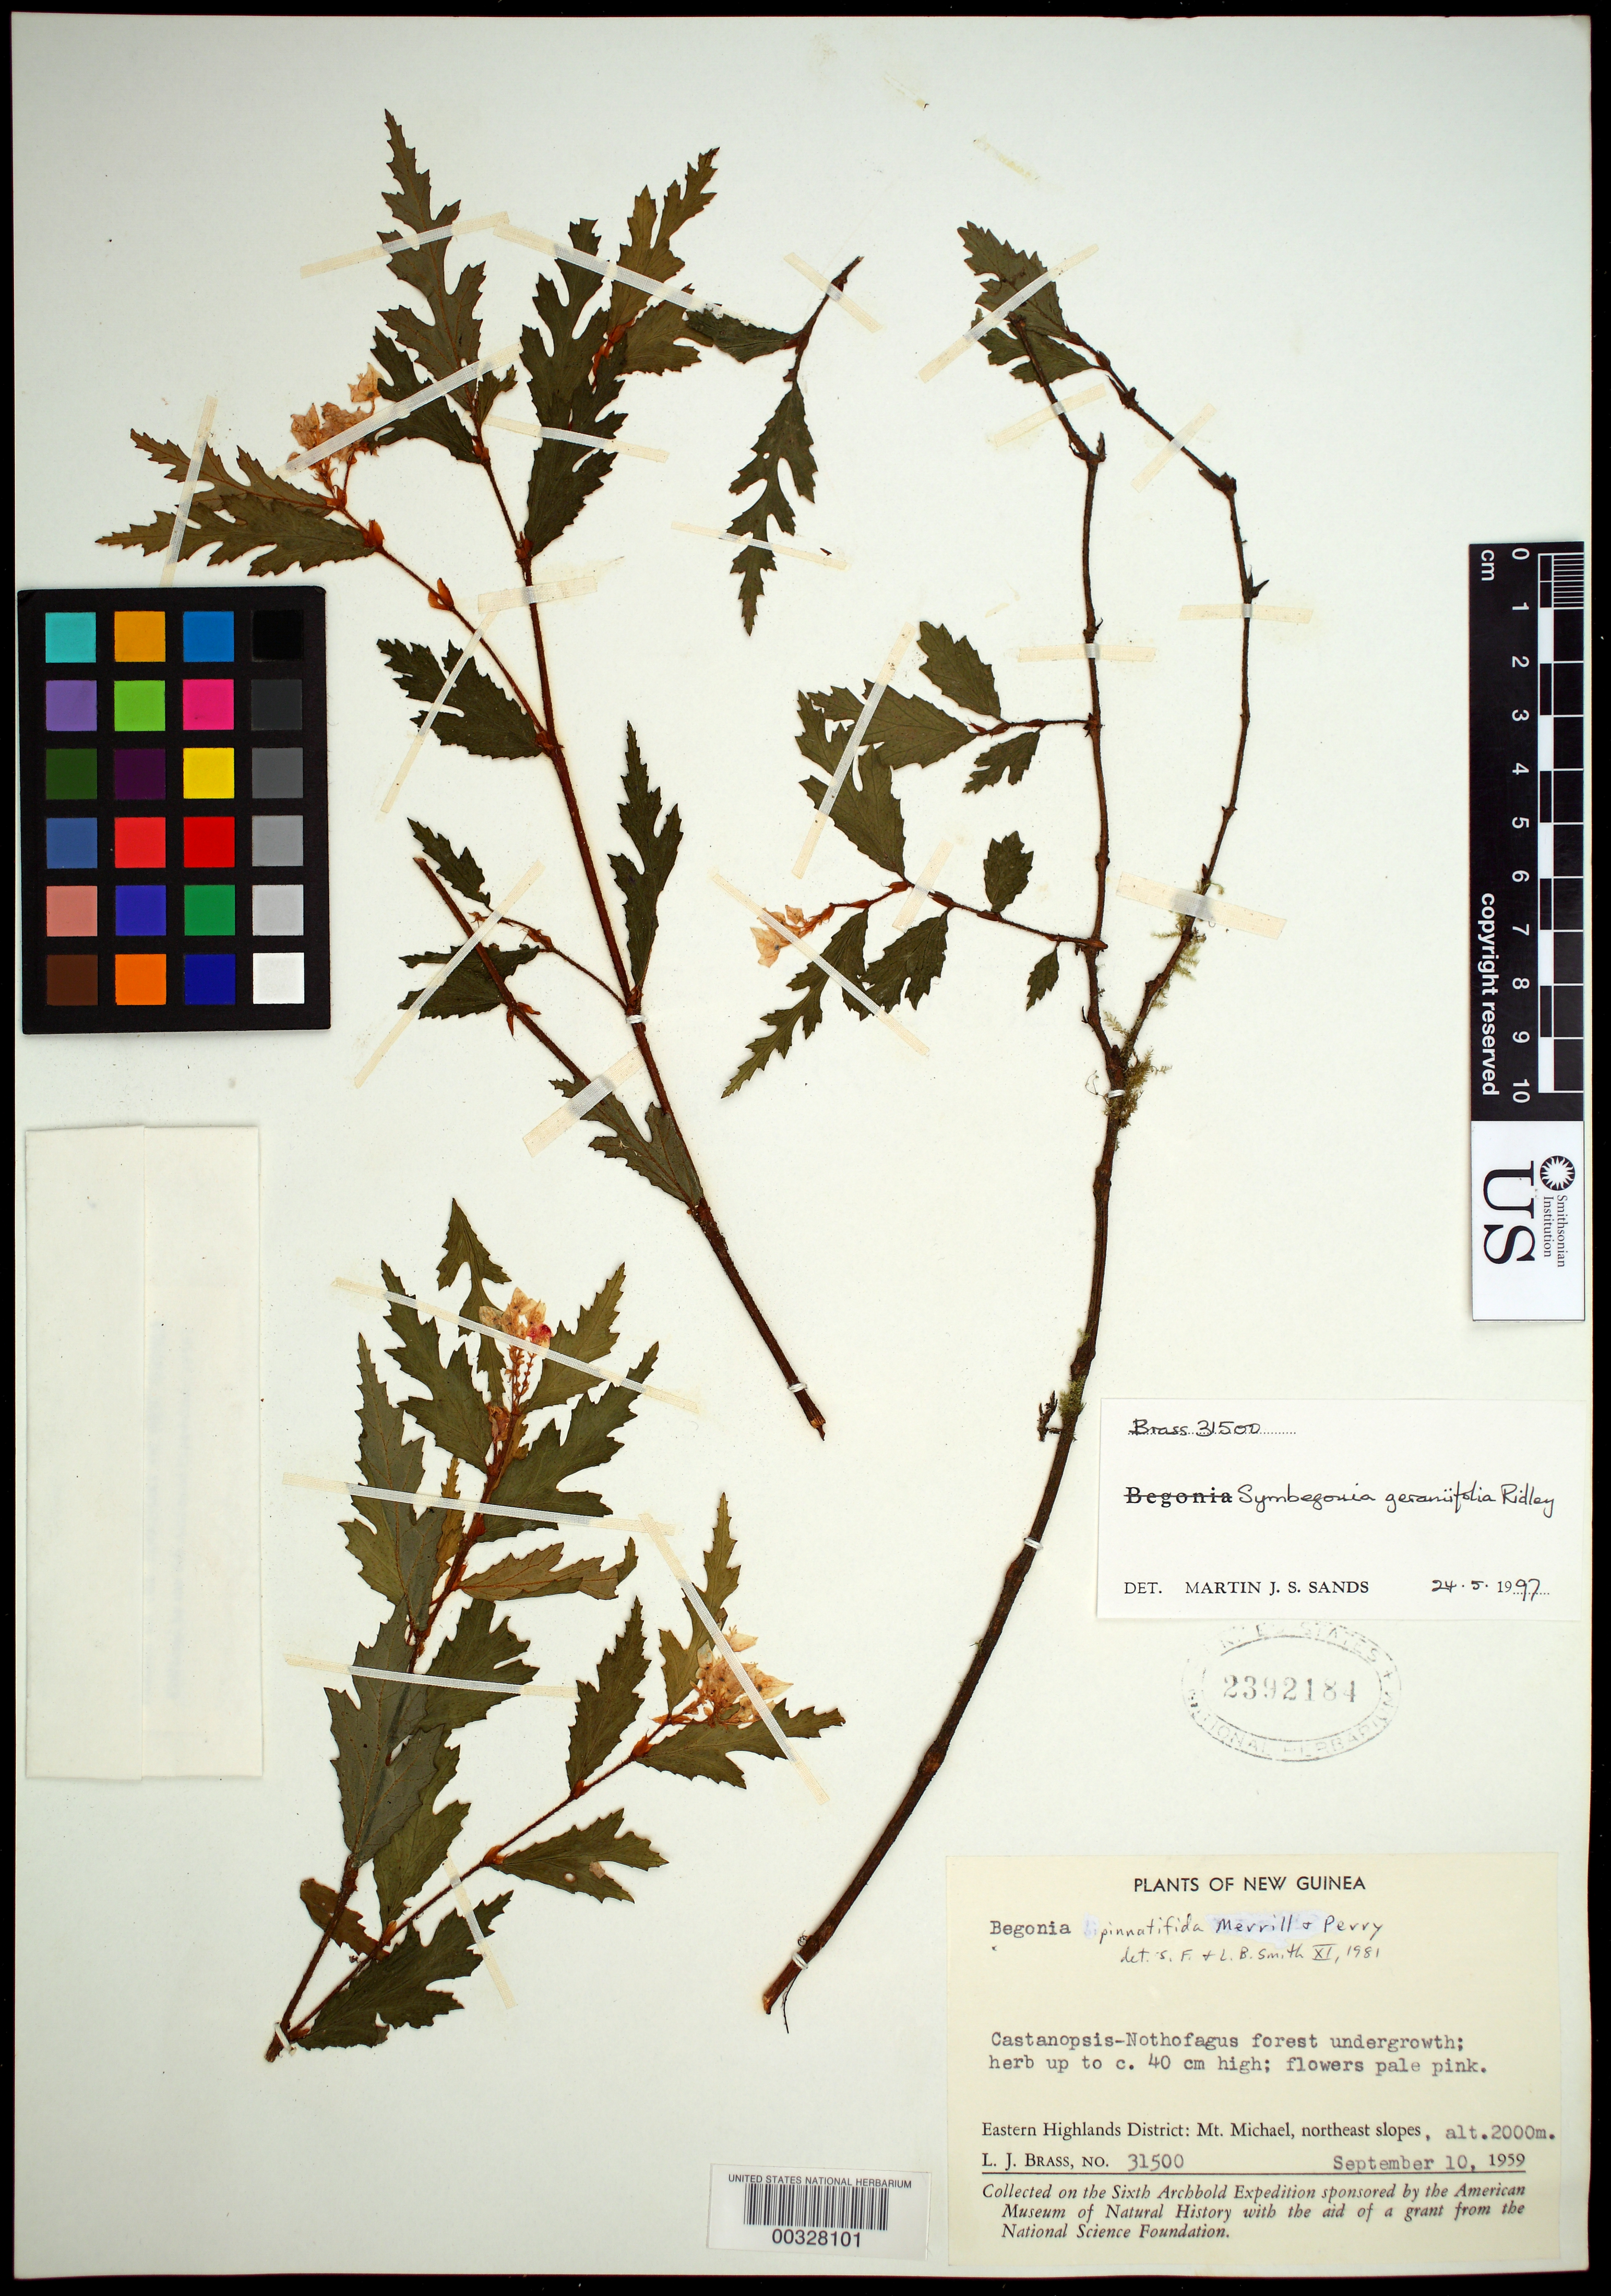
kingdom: Plantae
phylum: Tracheophyta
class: Magnoliopsida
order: Cucurbitales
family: Begoniaceae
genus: Begonia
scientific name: Begonia symgeraniifolia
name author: L.L. Forrest & Hollingsw.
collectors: L. J. Brass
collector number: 31500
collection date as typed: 10 Sep 1959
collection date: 1959-09-10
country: Papua New Guinea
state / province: Eastern Highlands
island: New Guinea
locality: Mt. michael, ne slopes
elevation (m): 2000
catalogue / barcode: US 2392184